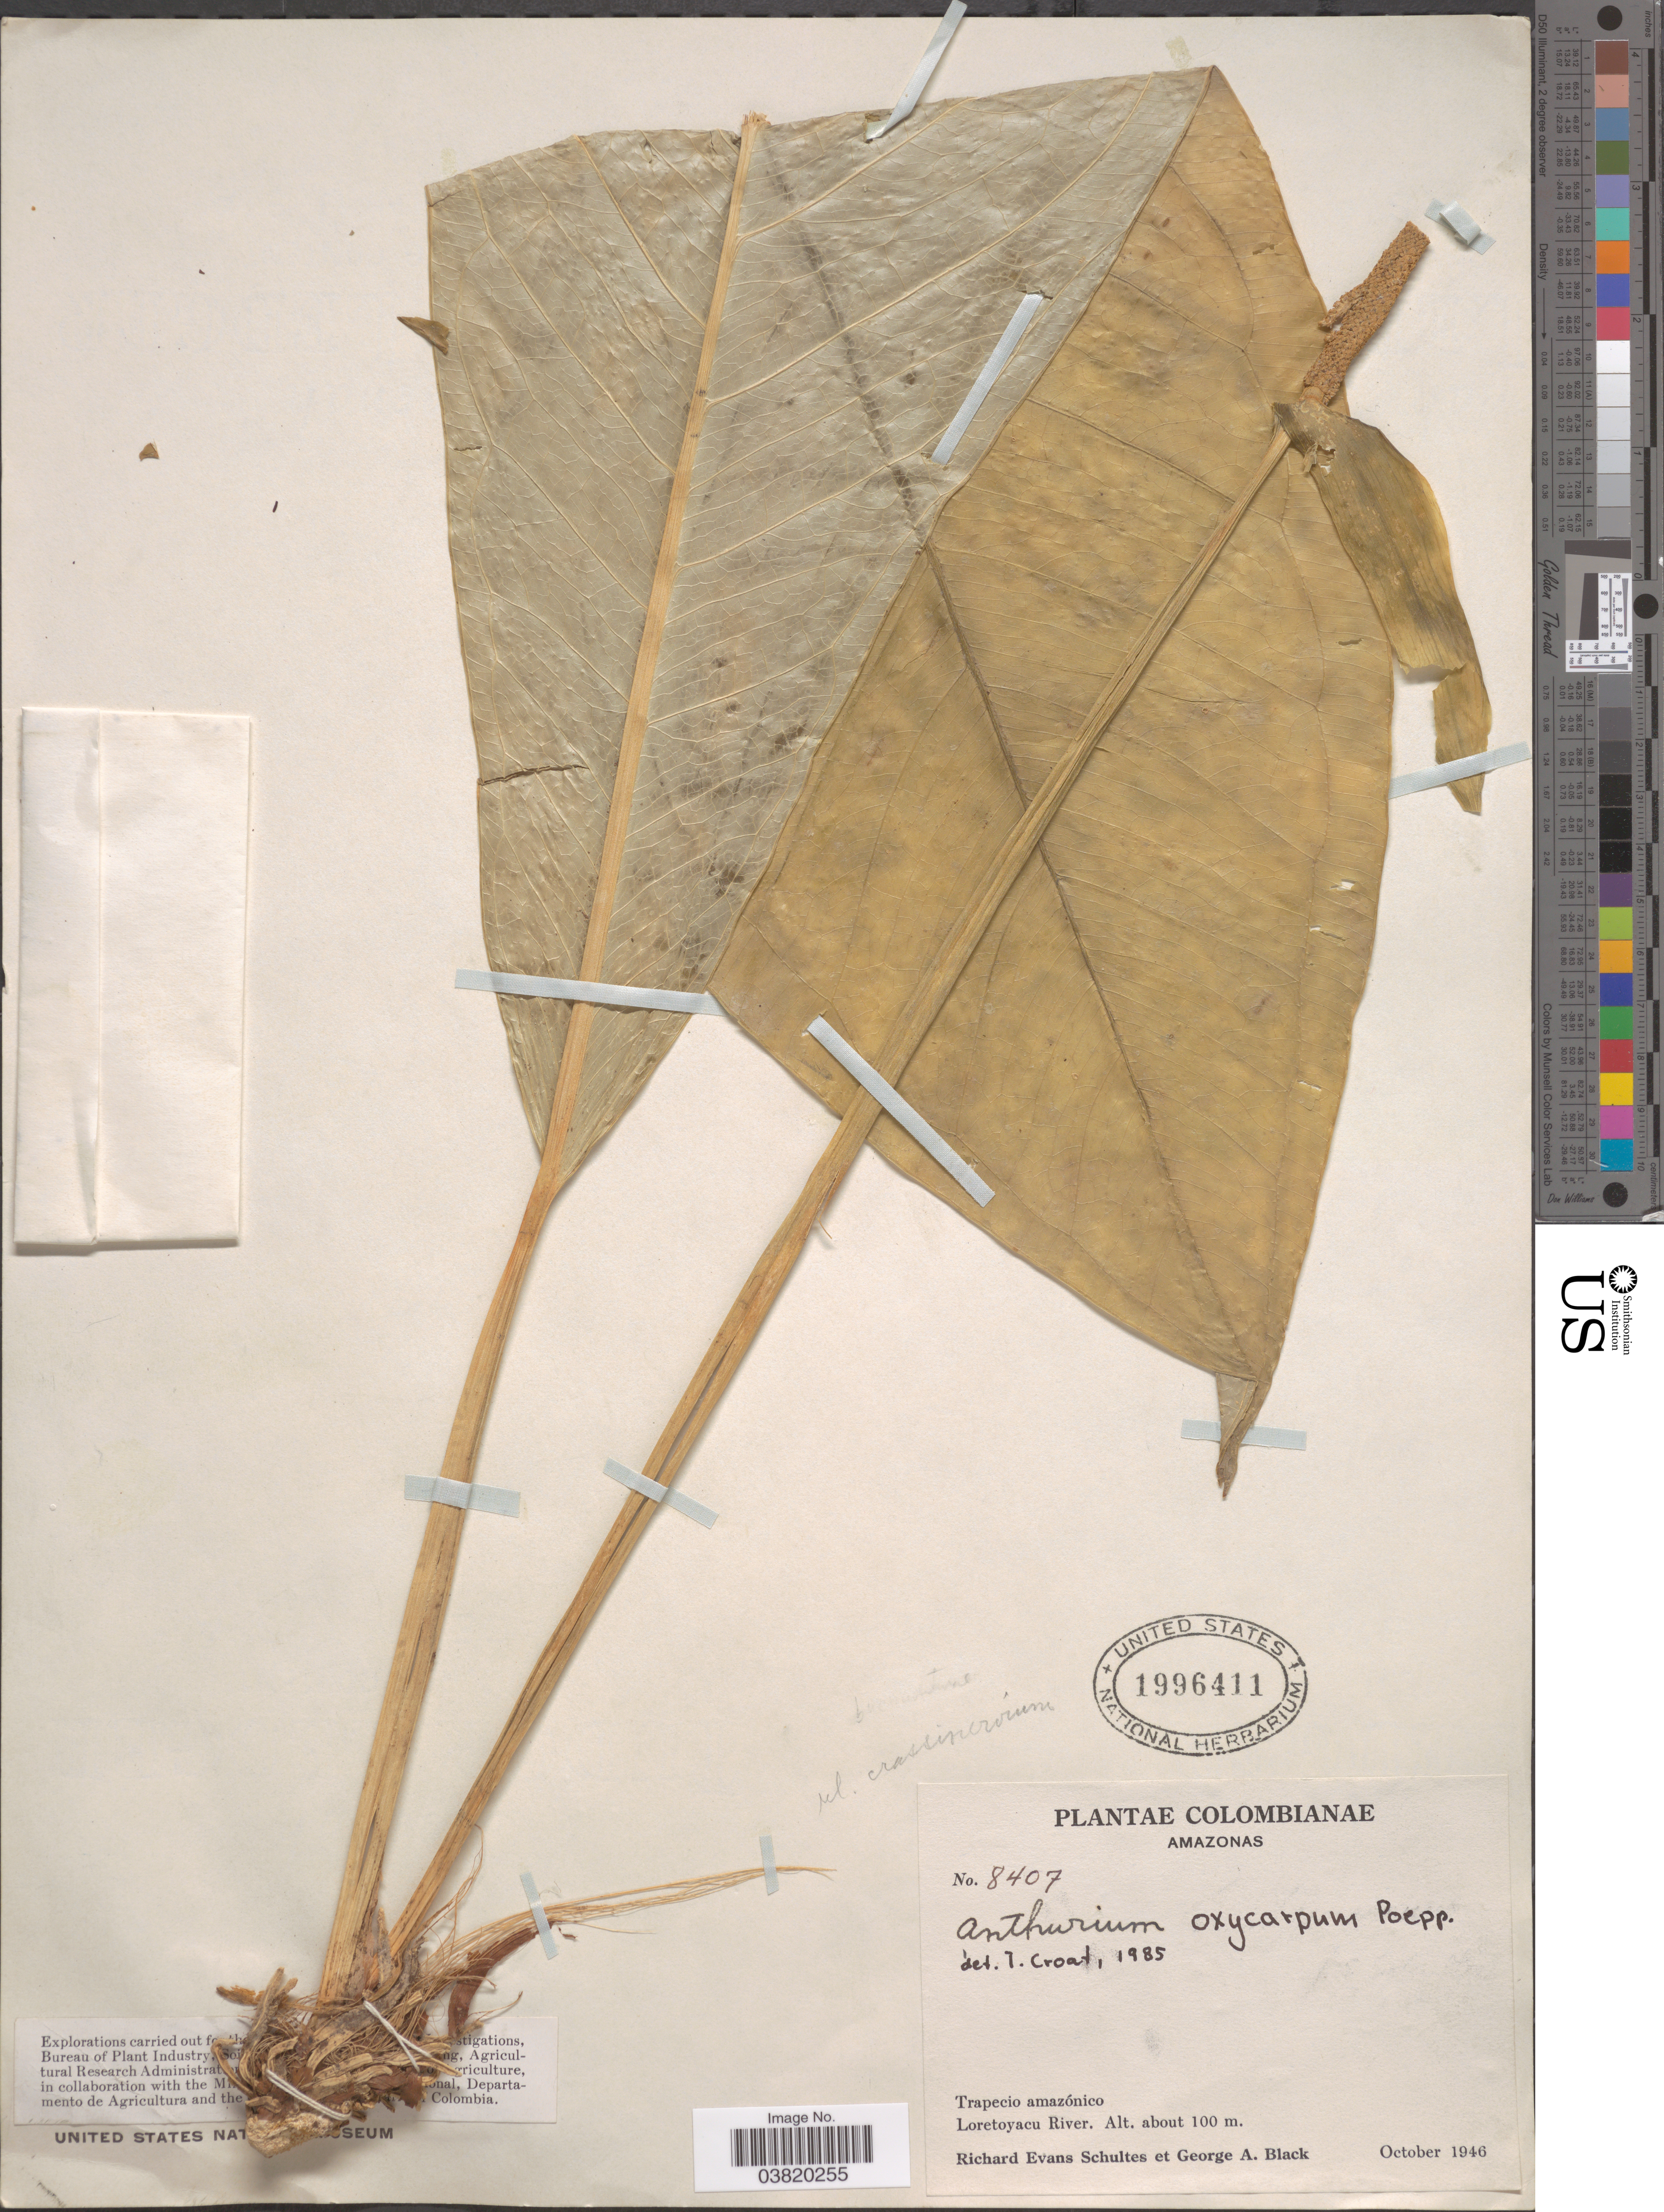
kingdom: Plantae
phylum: Tracheophyta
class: Liliopsida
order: Alismatales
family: Araceae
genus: Anthurium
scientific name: Anthurium oxycarpum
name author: Poepp.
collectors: R. E. Schultes & G. A. Black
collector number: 8407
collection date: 1946-10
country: Colombia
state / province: Amazônas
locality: Trapecio amazónico. Loretoyacu River.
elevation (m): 100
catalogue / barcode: US 1996411